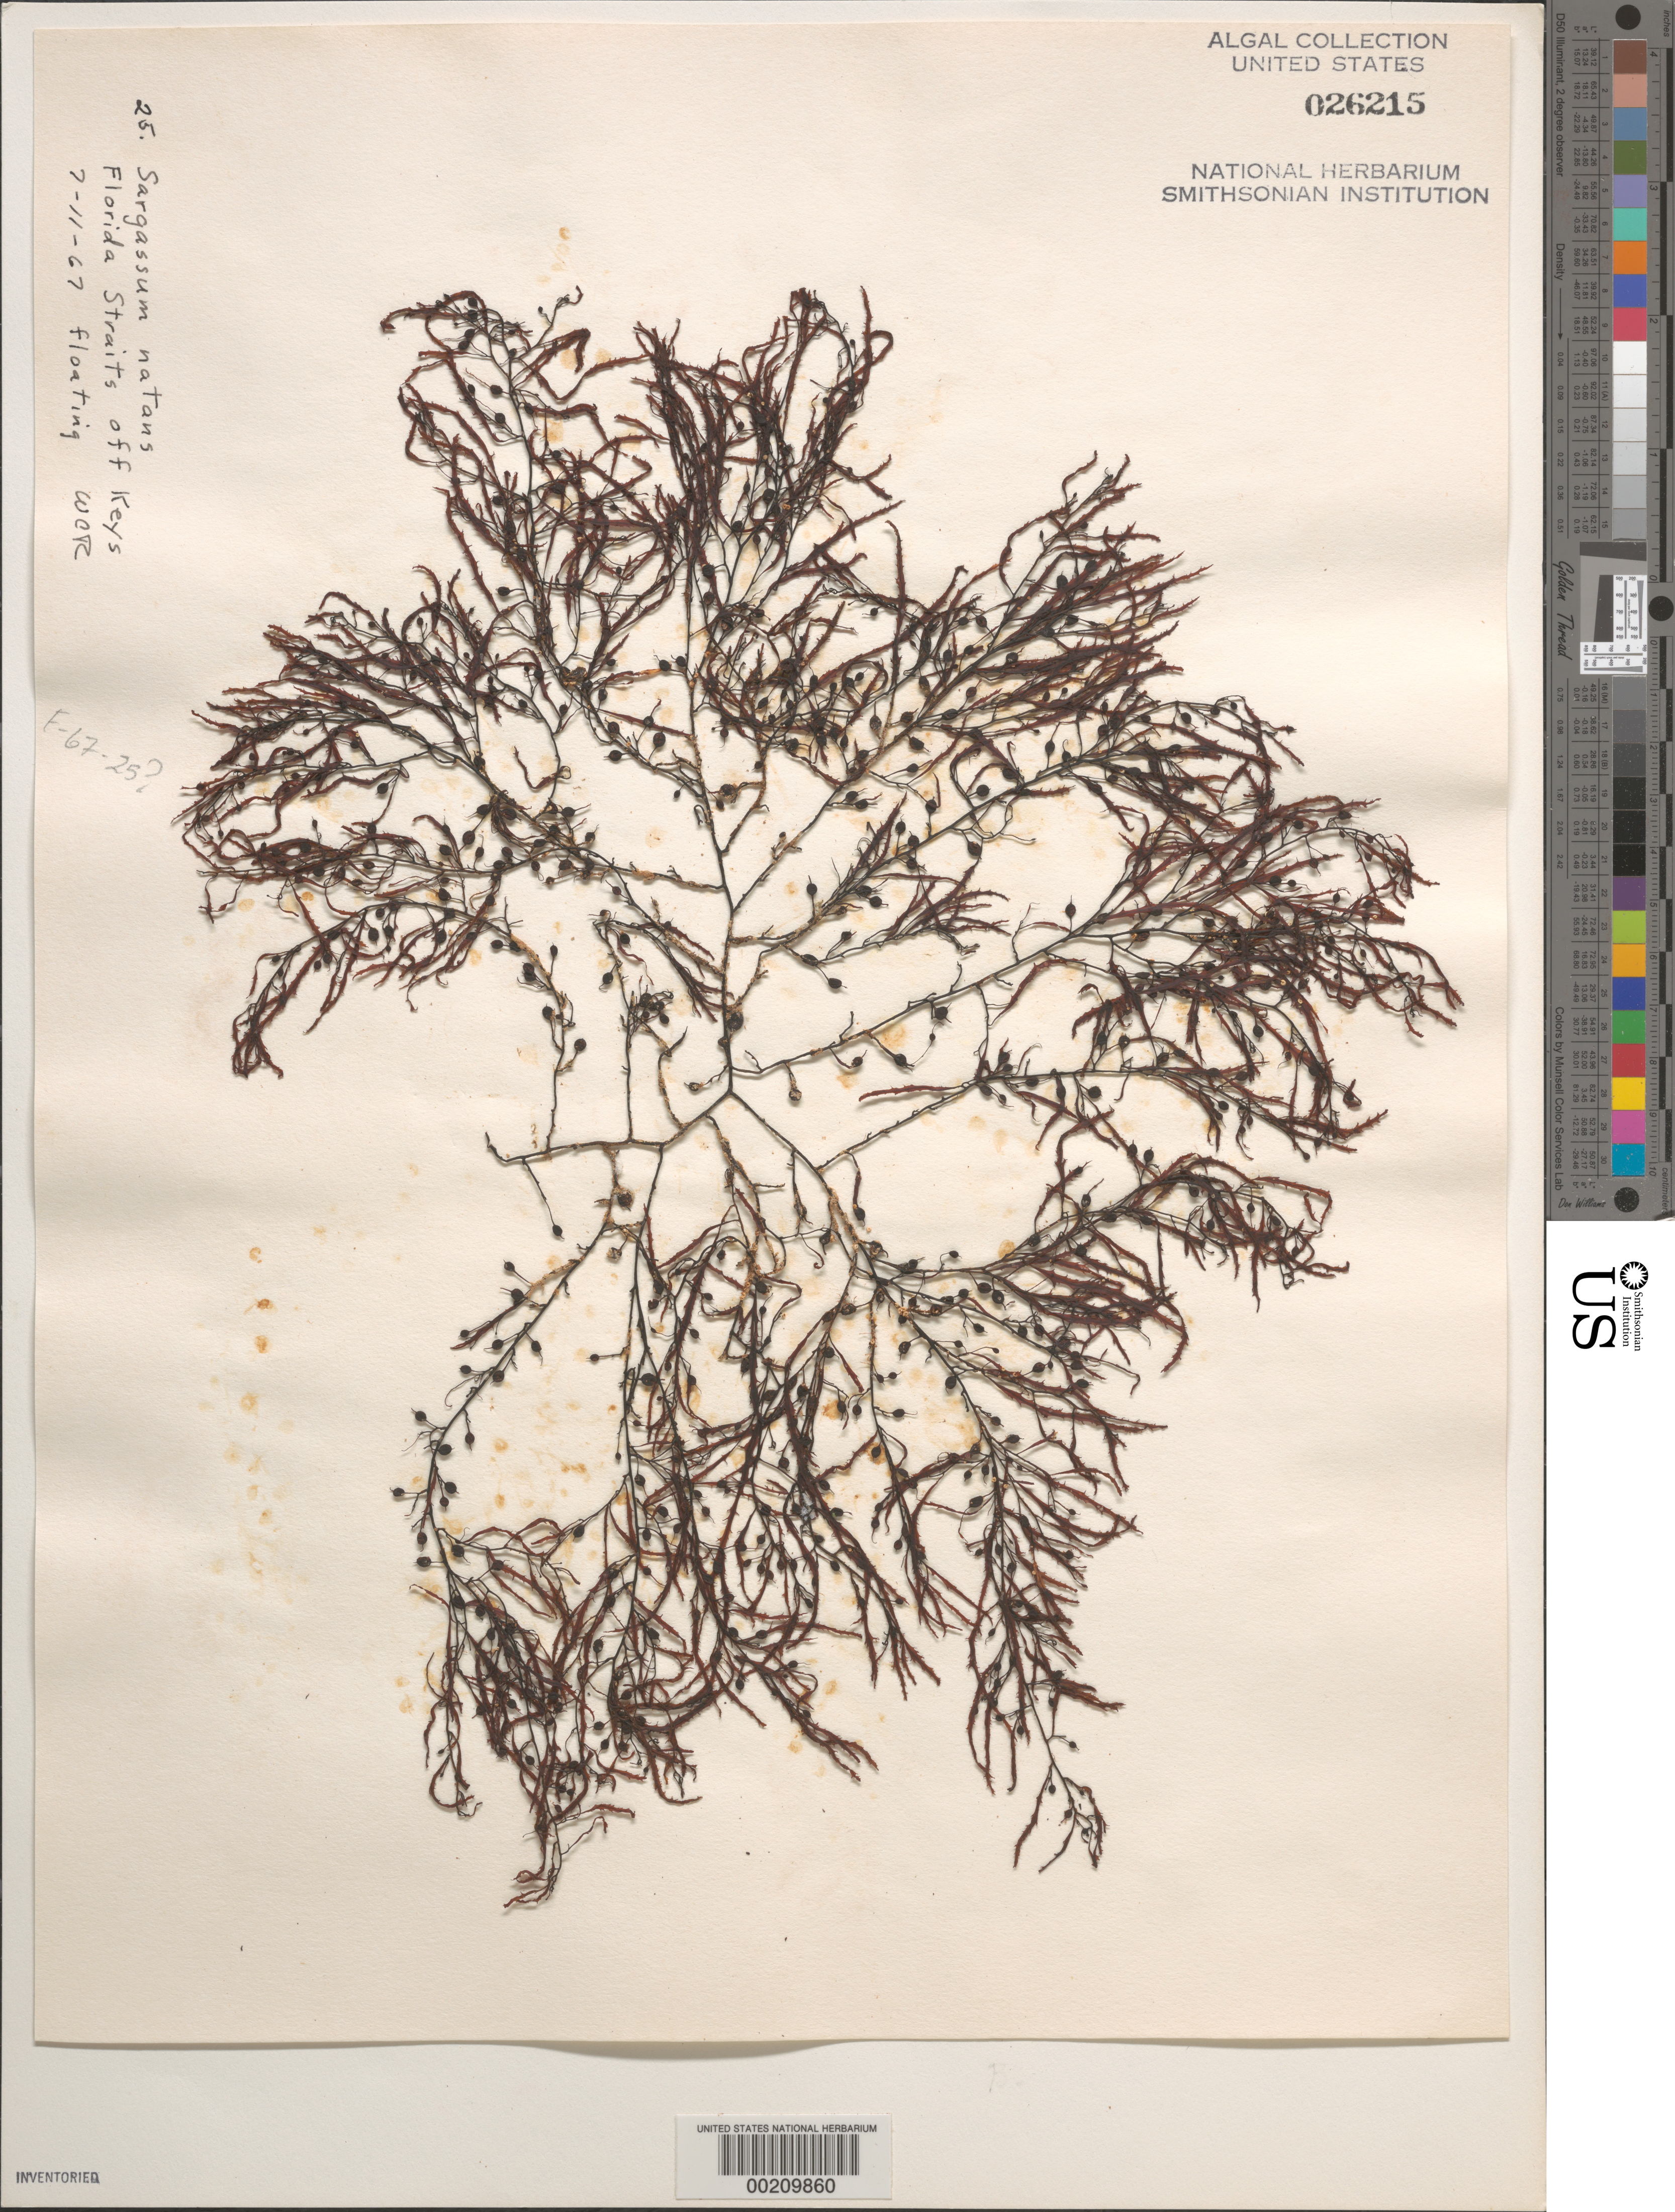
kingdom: Chromista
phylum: Ochrophyta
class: Phaeophyceae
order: Fucales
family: Sargassaceae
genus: Sargassum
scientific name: Sargassum natans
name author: (L.) Gaillon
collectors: W. C. Roth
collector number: F-67-25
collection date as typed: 11 Jul 1967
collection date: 1967-07-11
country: United States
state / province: Florida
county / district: Monroe County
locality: Straits of Florida off Florida Keys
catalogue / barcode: US 26215